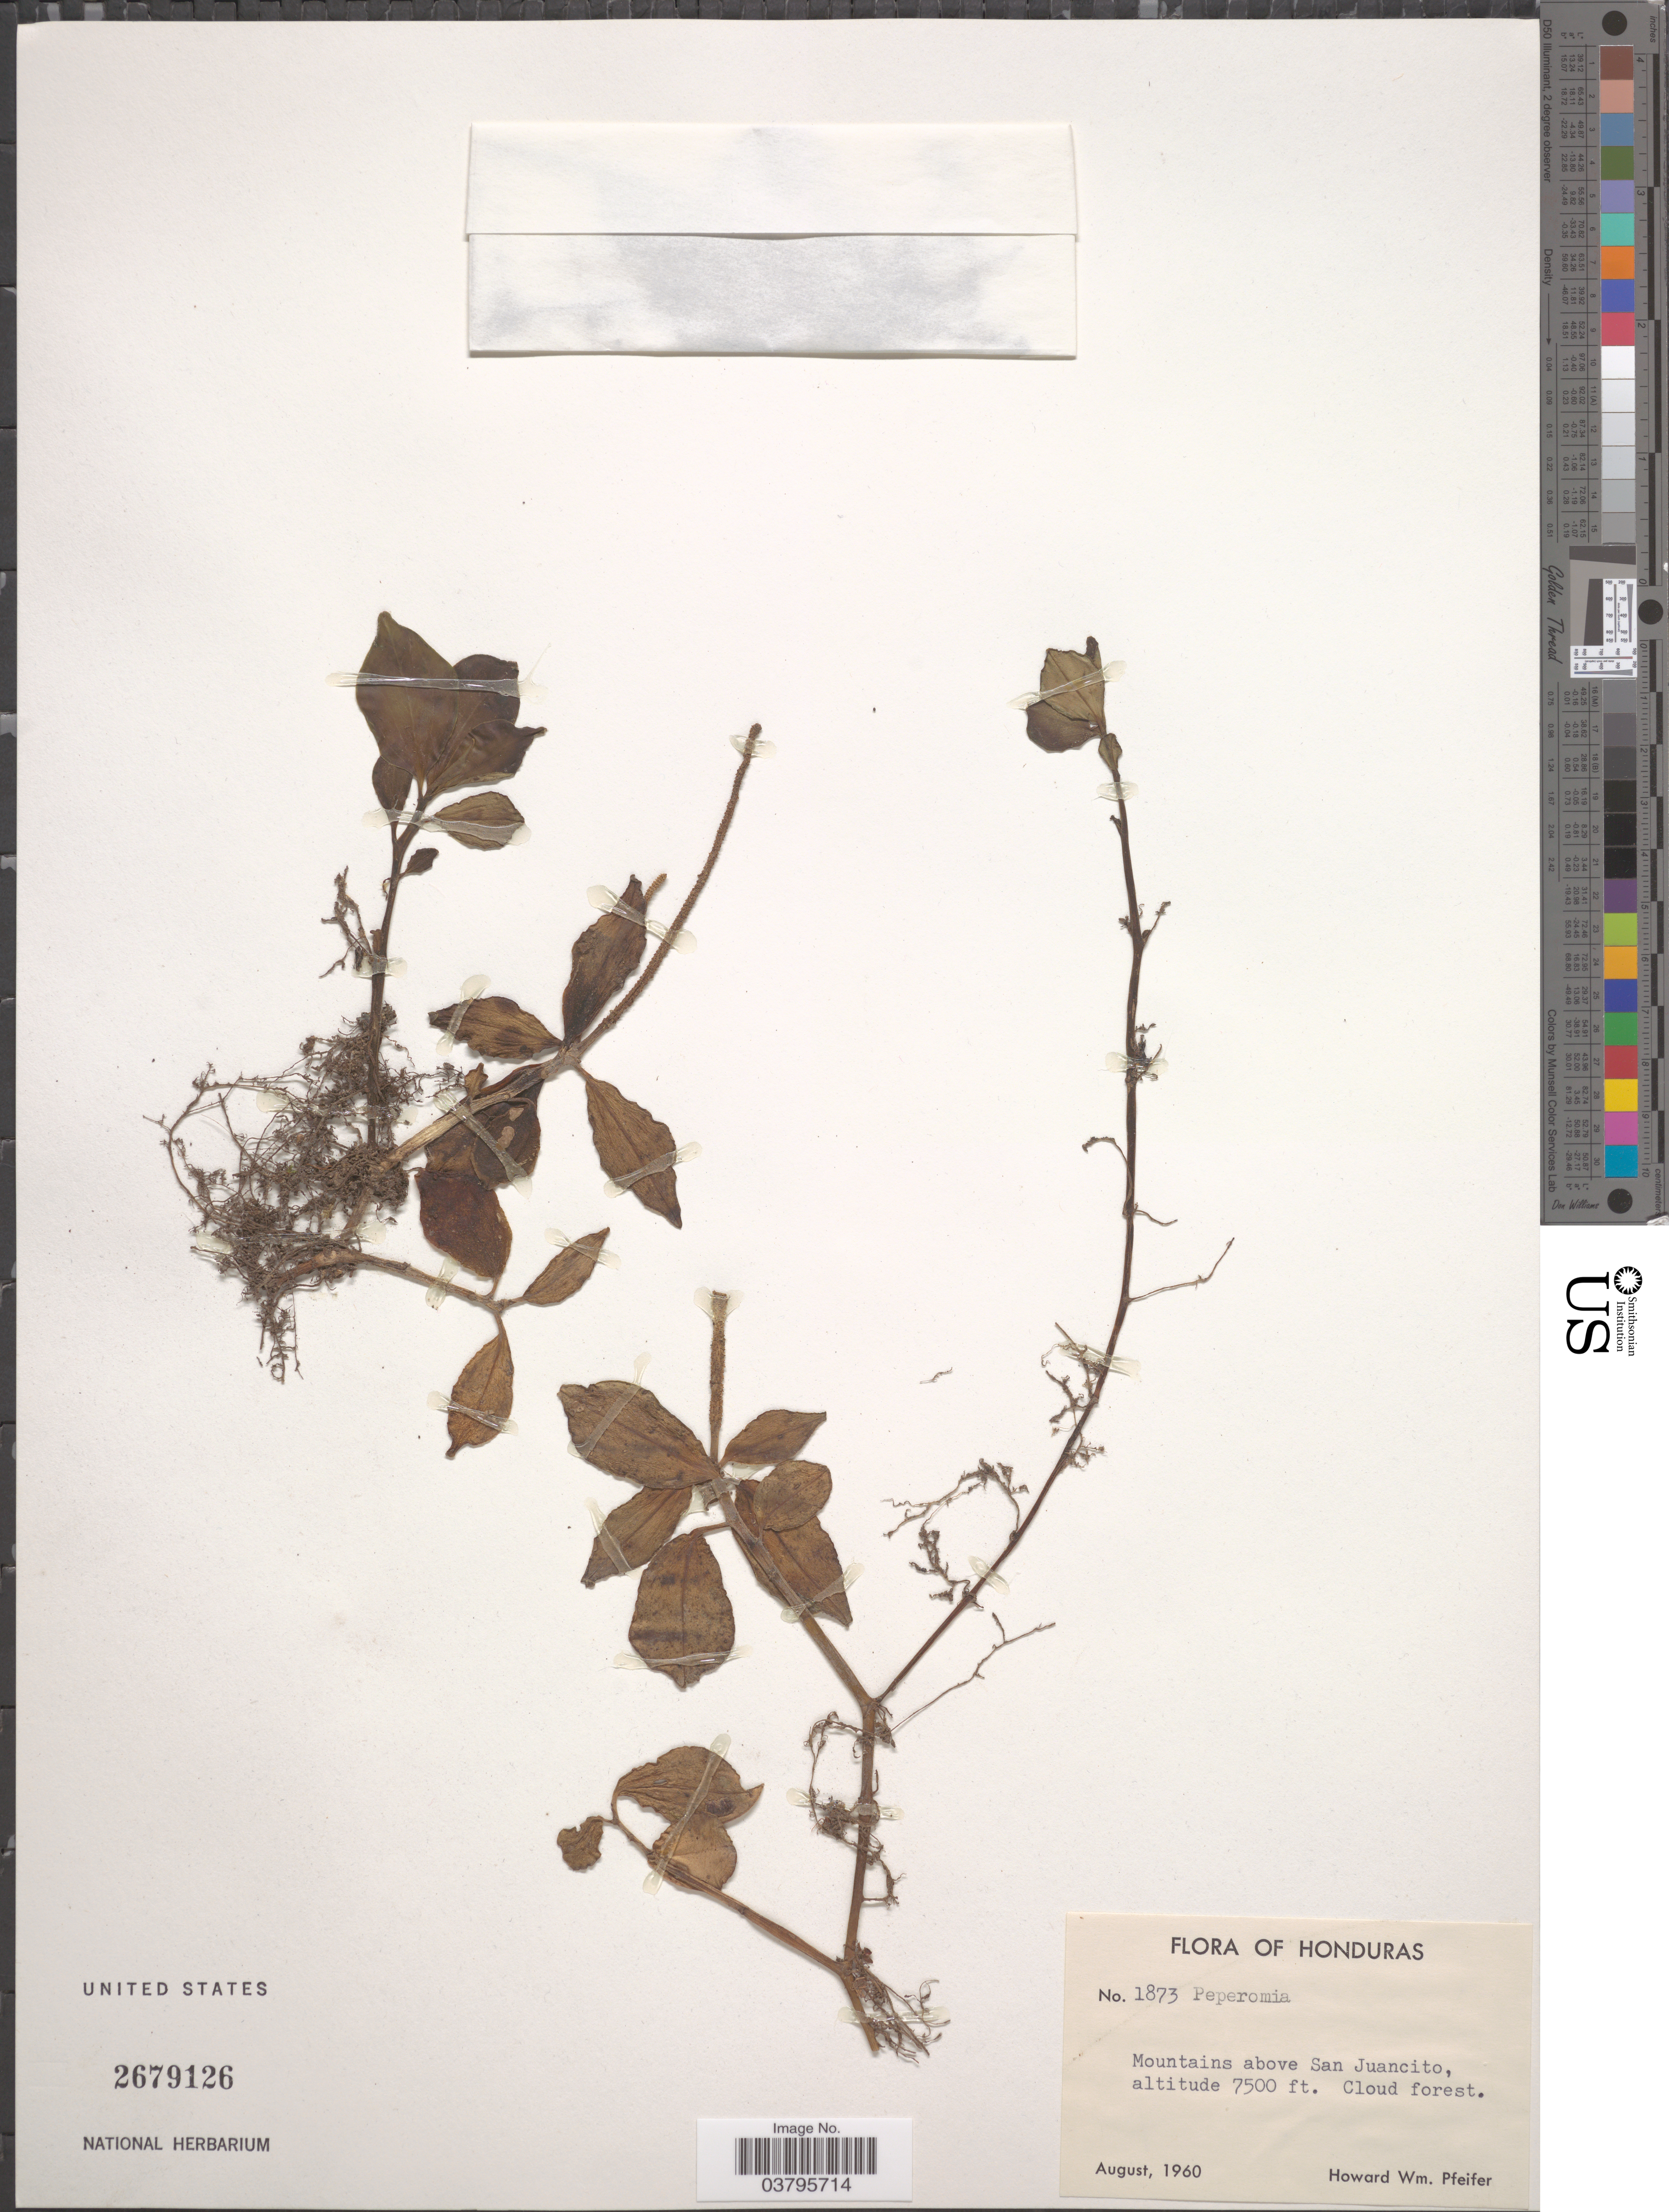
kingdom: Plantae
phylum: Tracheophyta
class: Magnoliopsida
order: Piperales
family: Piperaceae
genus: Peperomia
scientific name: Peperomia san-joseana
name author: C. DC.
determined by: Jiménez, José Estaban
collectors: H. W. Pfeifer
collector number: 1873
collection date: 1960-08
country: Honduras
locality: Mountains above San Juancito.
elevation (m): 2286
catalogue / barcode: US 2679126